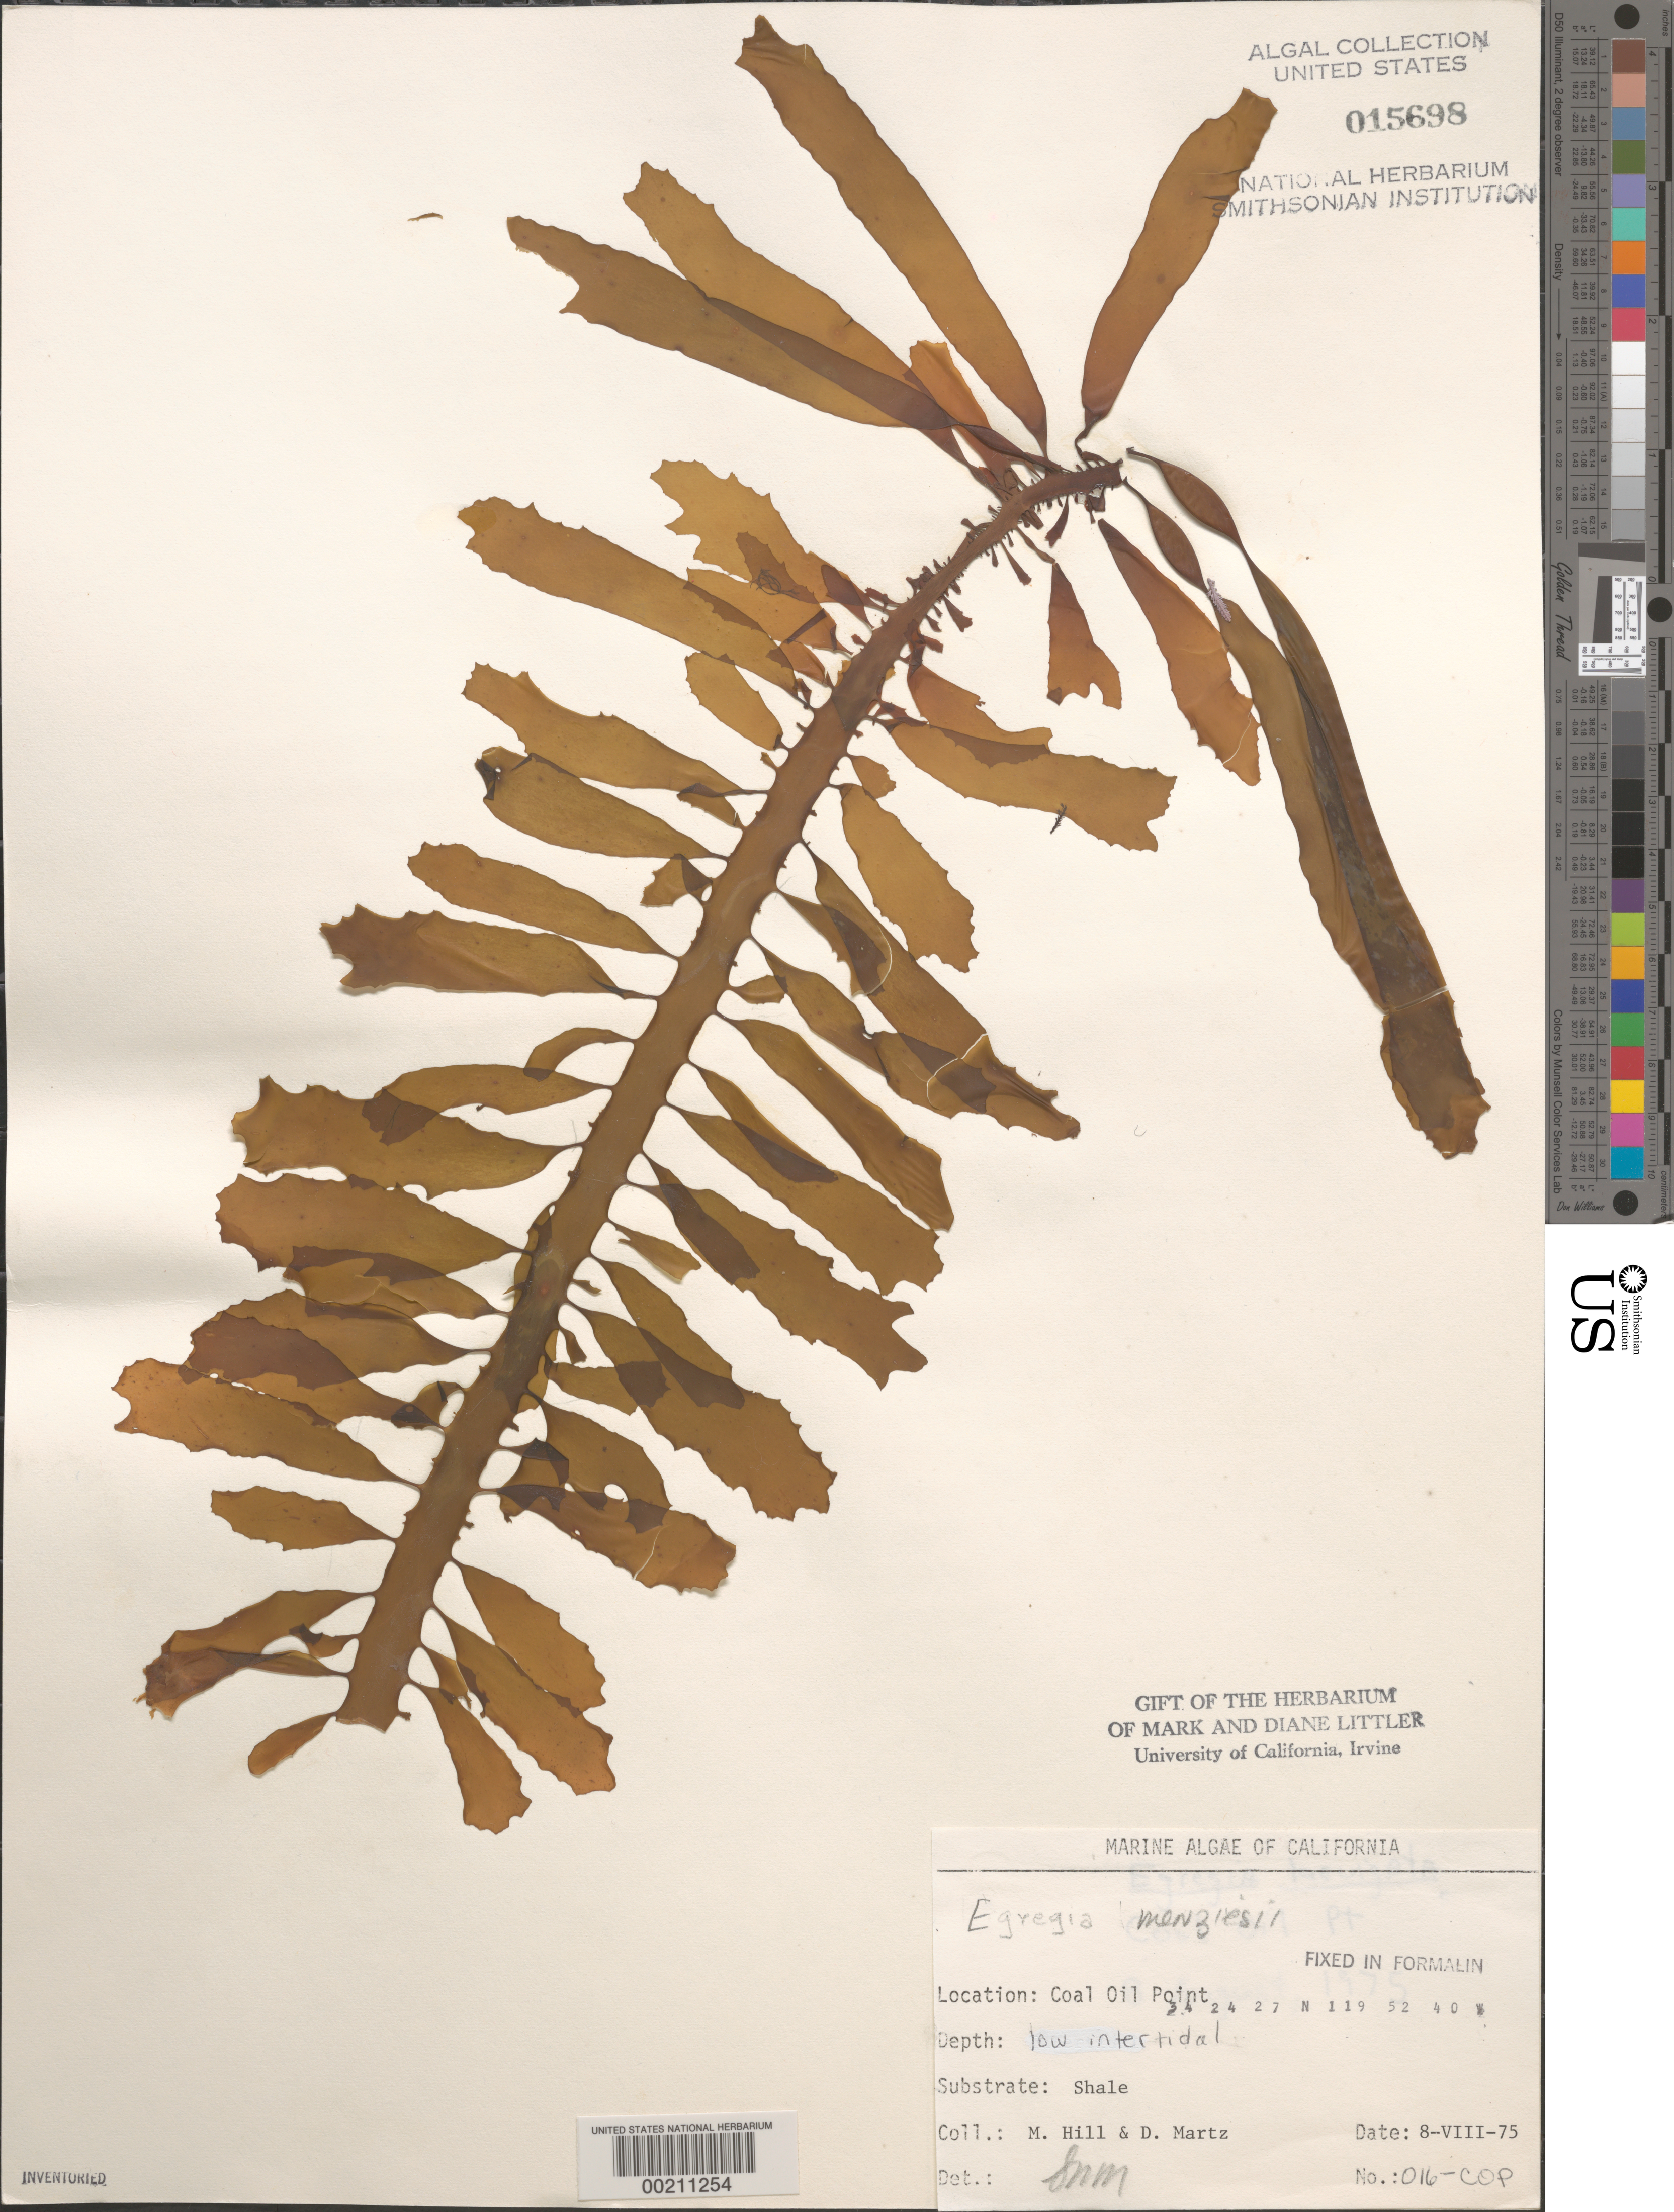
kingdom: Chromista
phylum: Ochrophyta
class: Phaeophyceae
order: Laminariales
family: Lessoniaceae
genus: Egregia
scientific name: Egregia menziesii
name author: (Turner) Aresch.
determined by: Murray, S. N.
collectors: M. Hill & D. Martz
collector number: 016-cop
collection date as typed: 08 Aug 1975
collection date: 1975-08-08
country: United States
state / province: California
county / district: Santa Barbara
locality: Coal Oil Point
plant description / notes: BLM-SOCALBIGHT Rocky Intertidal Survey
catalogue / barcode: US 15698